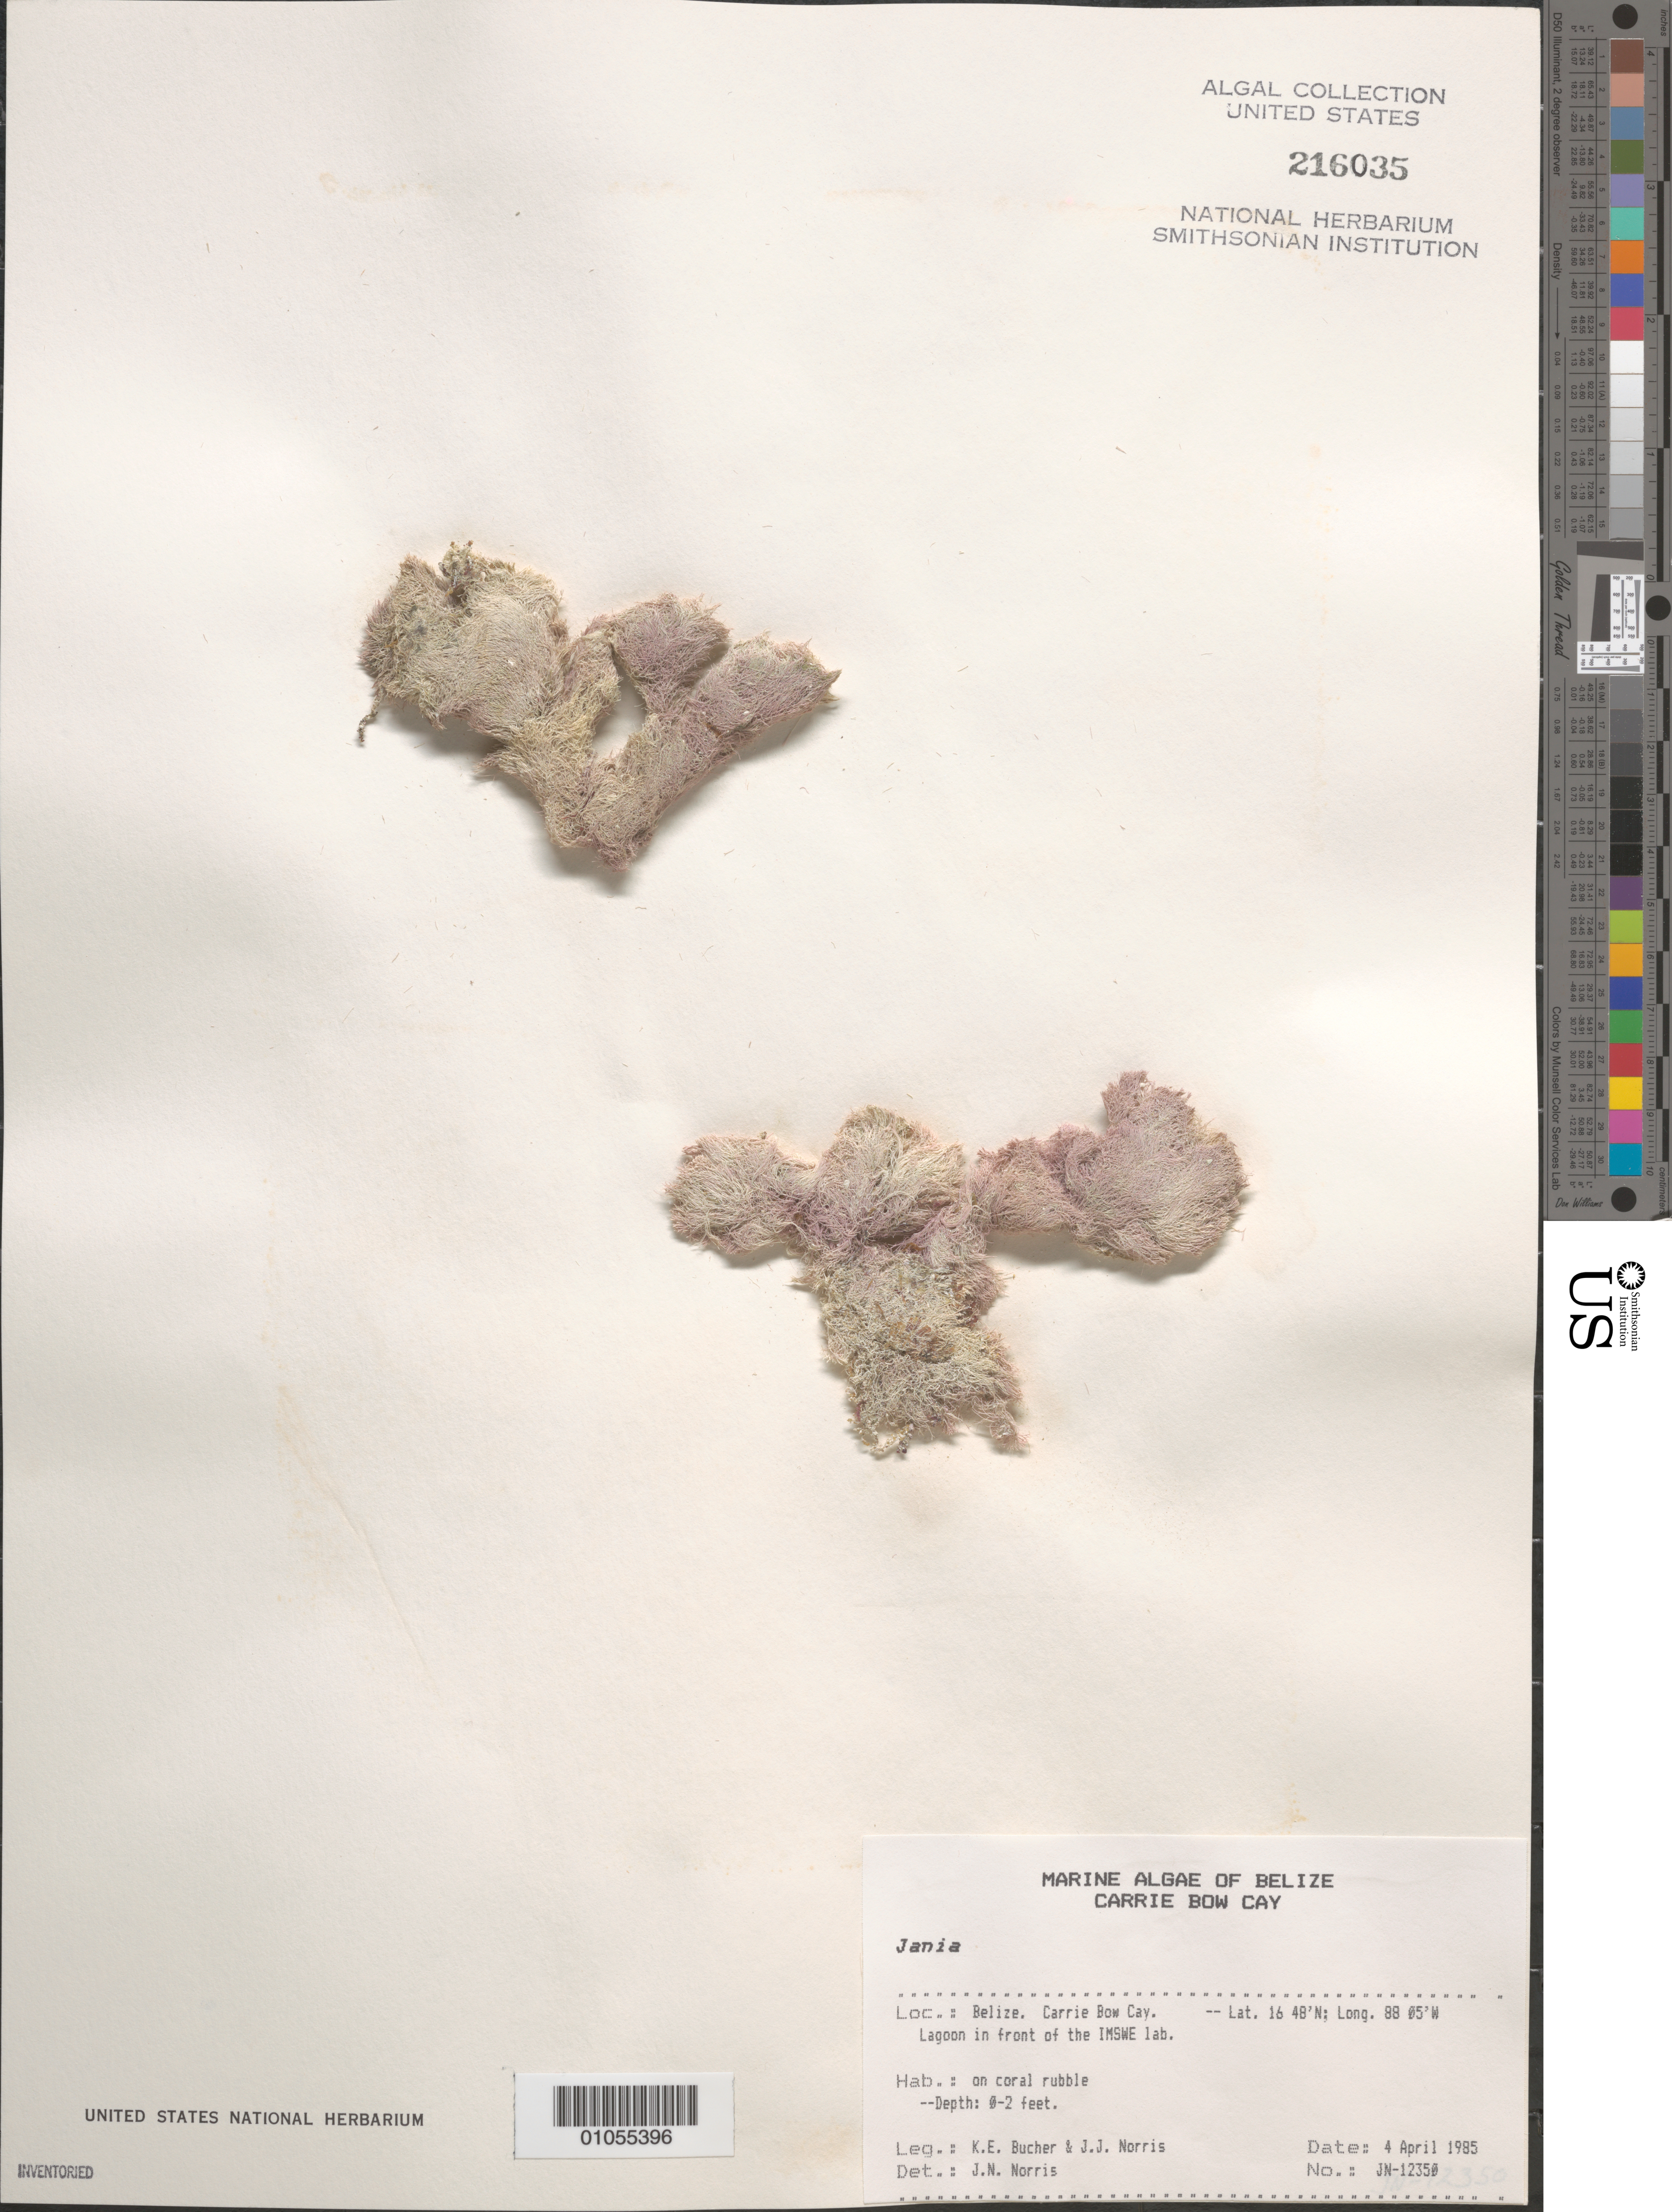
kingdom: Plantae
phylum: Rhodophyta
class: Florideophyceae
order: Corallinales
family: Corallinaceae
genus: Jania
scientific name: Jania sp.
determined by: Norris, James N.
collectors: K. E. Bucher & J. A. Norris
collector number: JN-12350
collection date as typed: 04 Apr 1985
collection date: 1985-04-04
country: Belize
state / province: Stann Creek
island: Carrie Bow Cay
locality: Lagoon in front of the IMSWE laboratory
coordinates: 16 48'N, 88 05'W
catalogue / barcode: US 216035